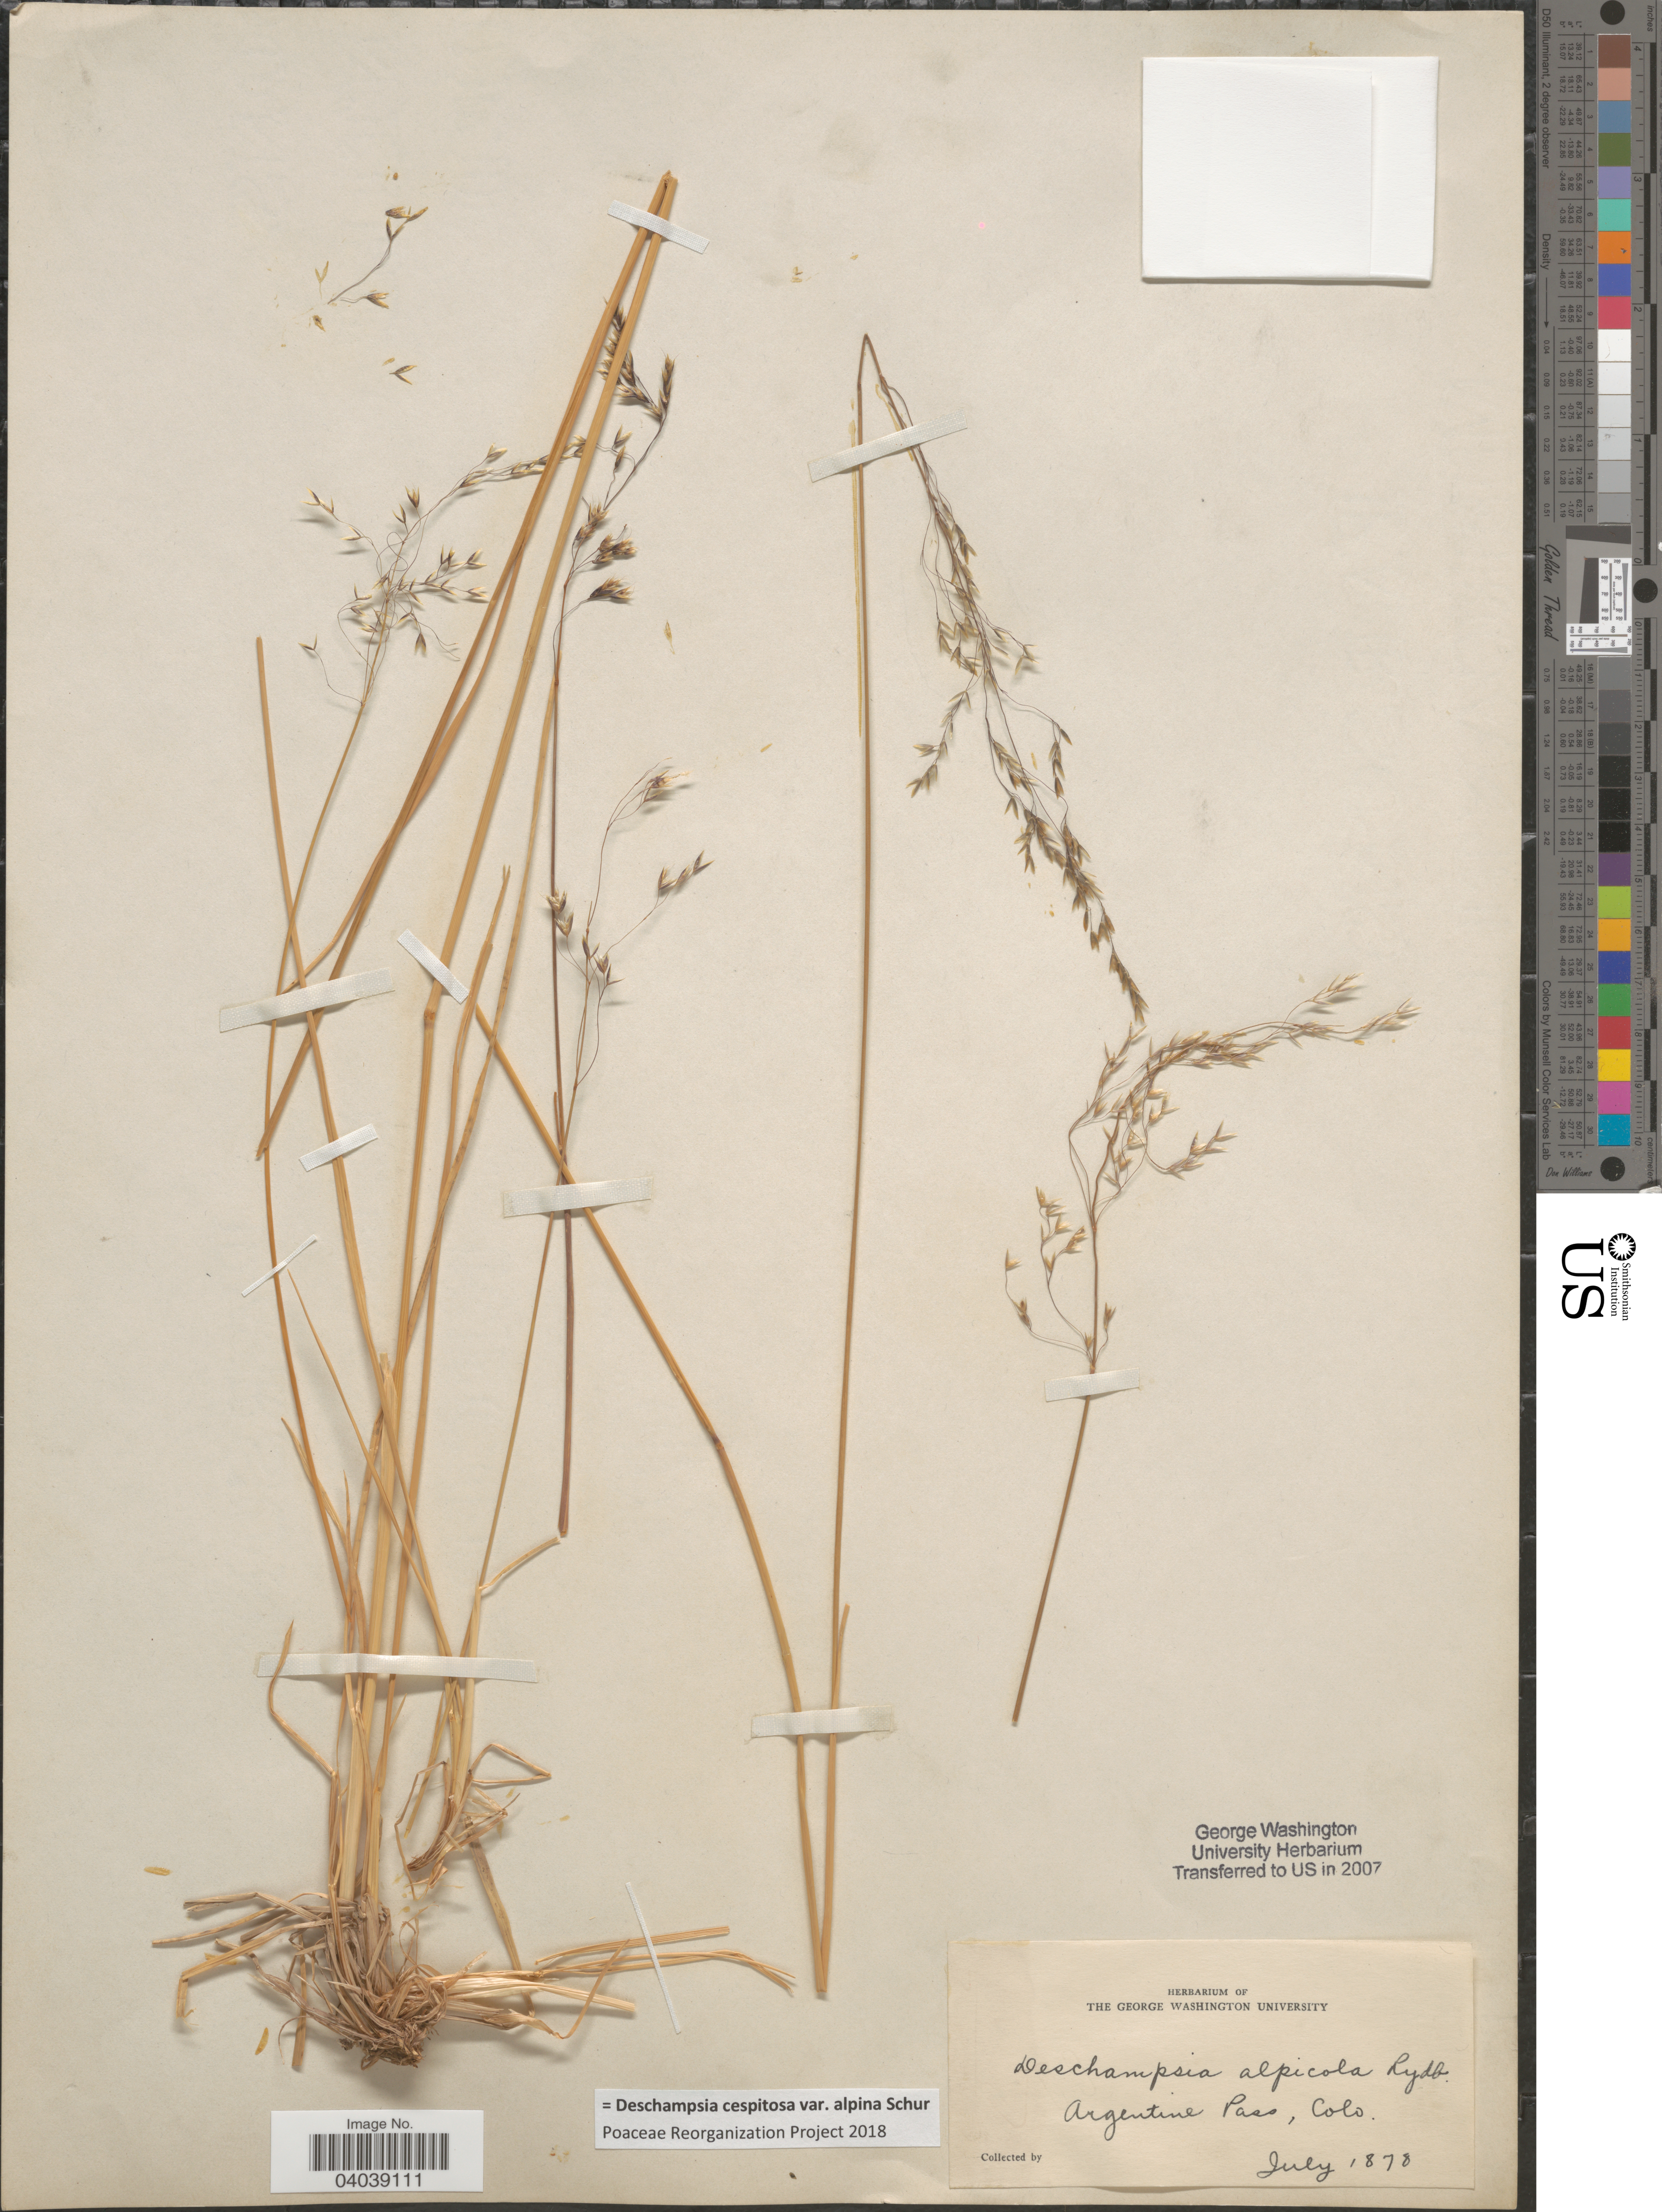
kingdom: Plantae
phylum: Tracheophyta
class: Liliopsida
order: Poales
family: Poaceae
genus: Deschampsia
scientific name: Deschampsia cespitosa var. alpina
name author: Vasey ex W.J. Beal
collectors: Ex herb. The George Washington University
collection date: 1878-07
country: United States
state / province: Colorado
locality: Argentine Pass.